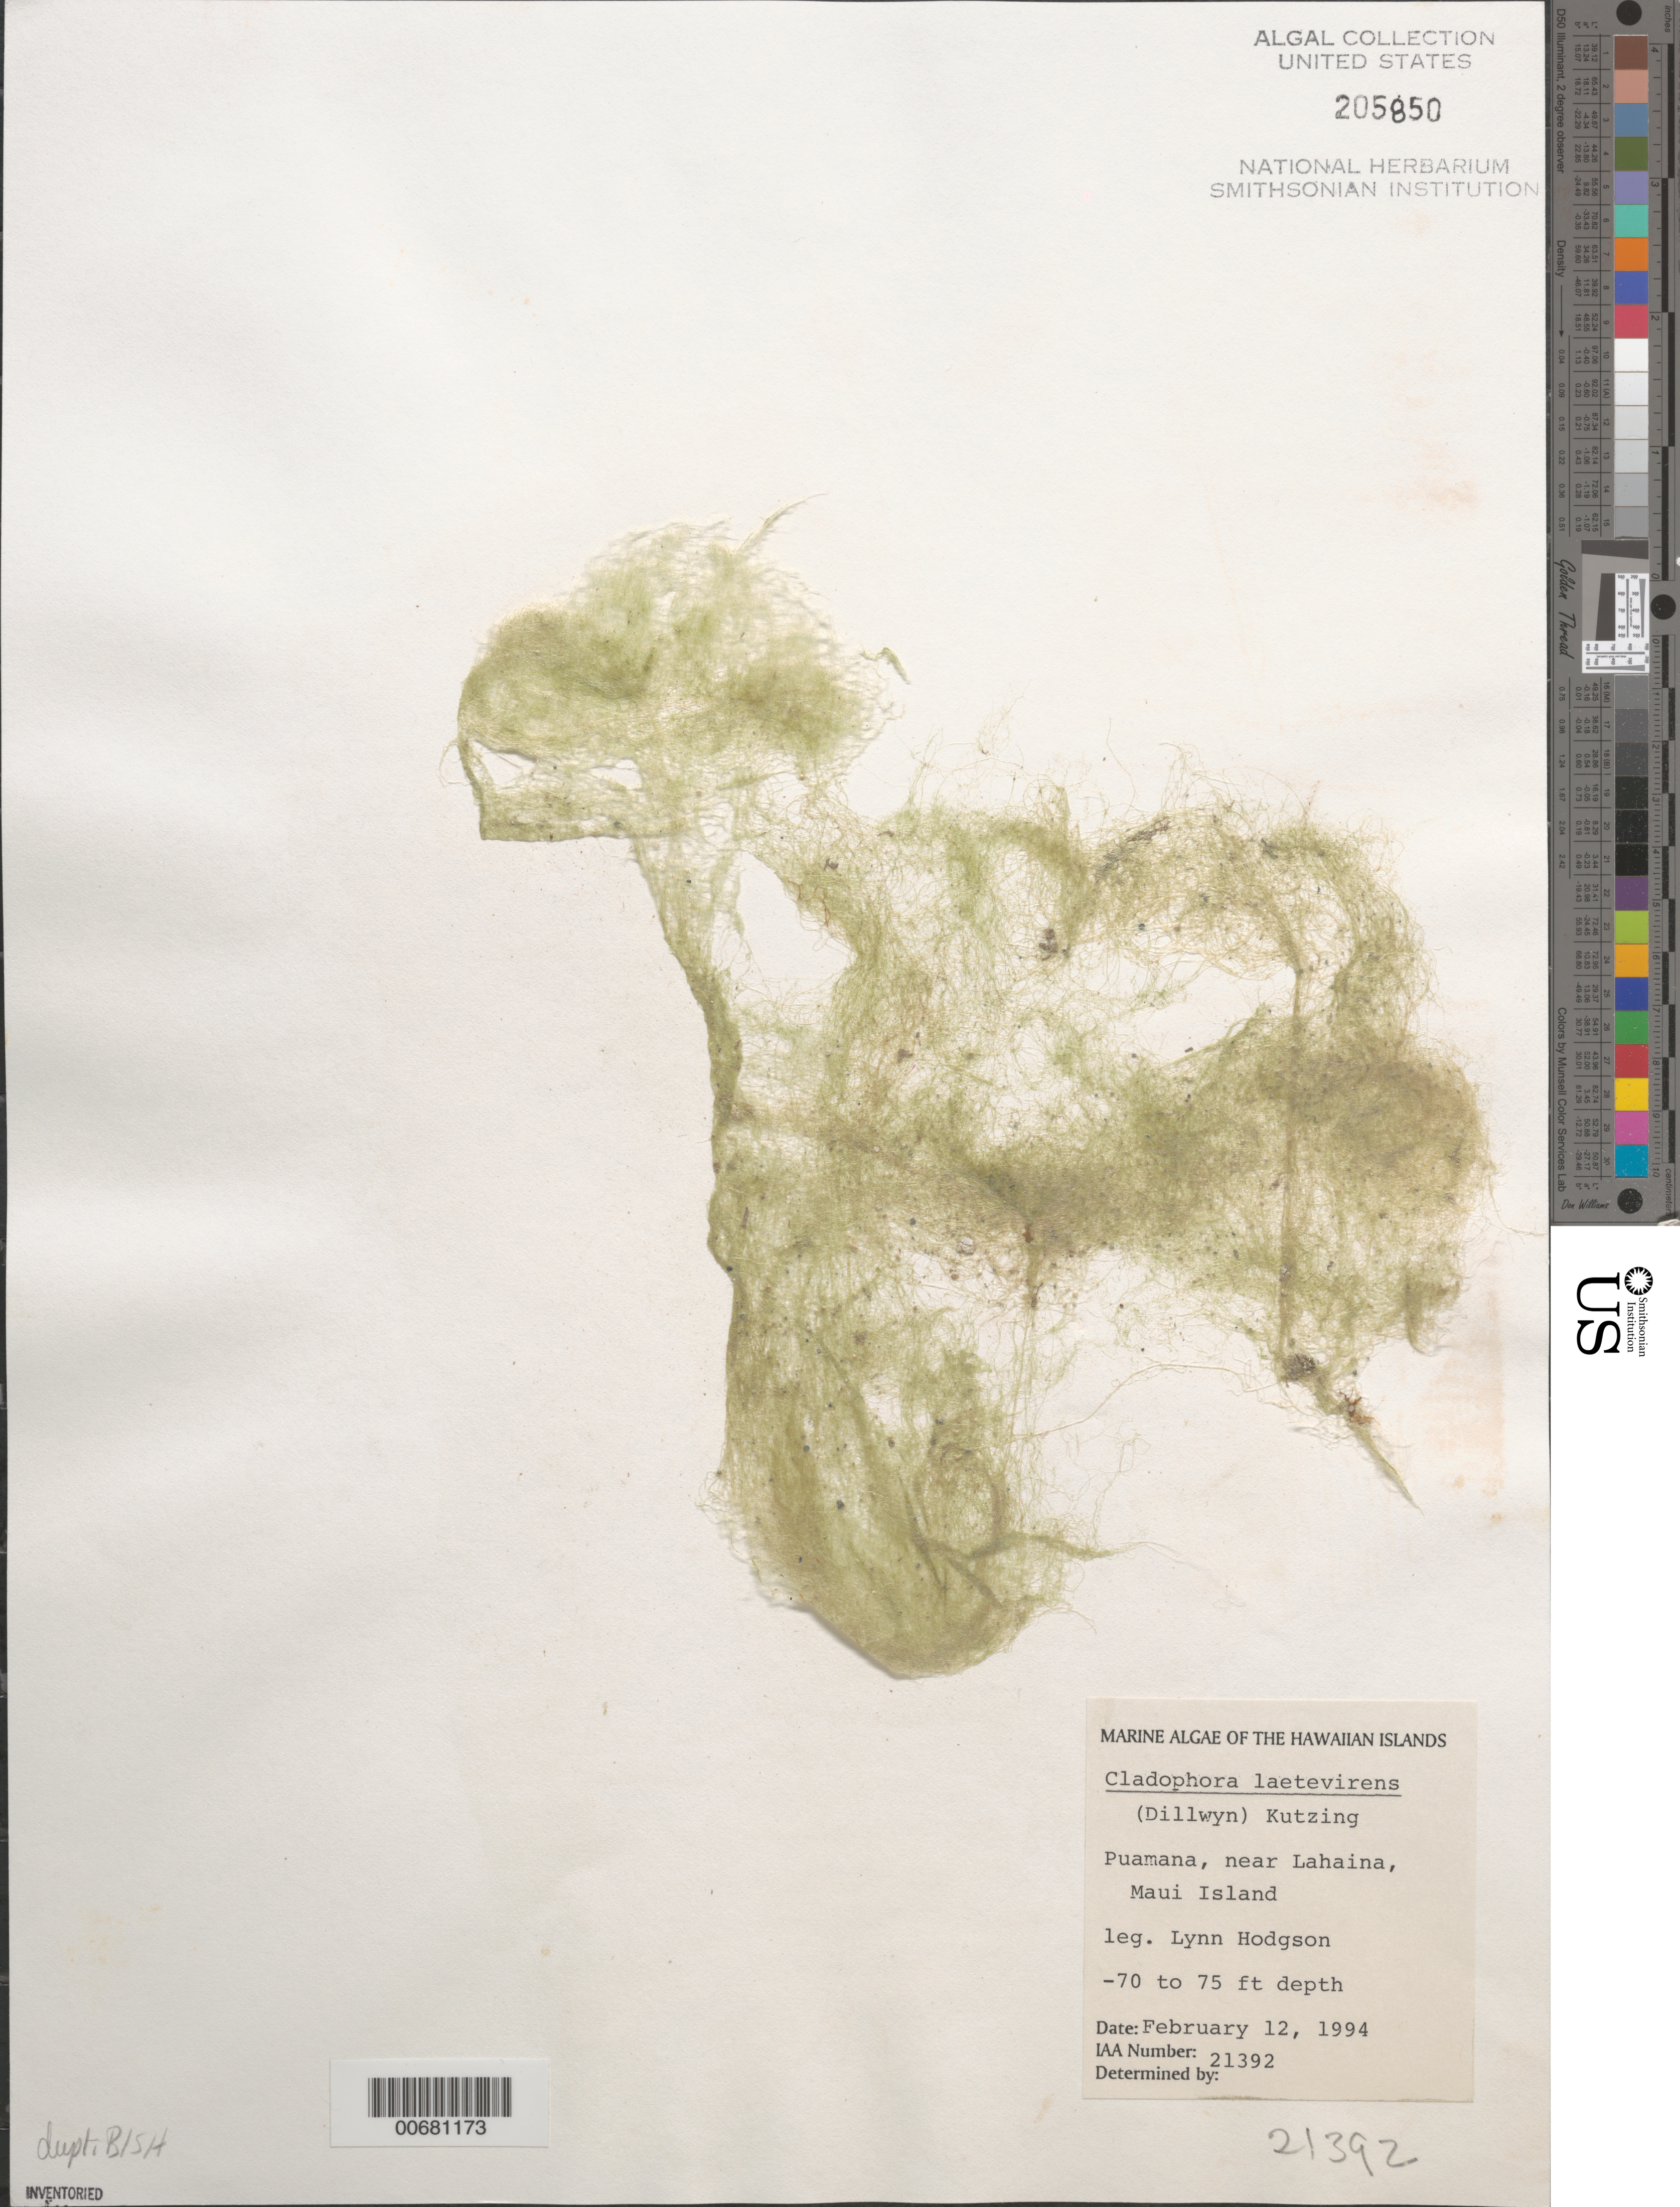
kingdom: Plantae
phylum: Chlorophyta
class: Ulvophyceae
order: Cladophorales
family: Cladophoraceae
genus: Cladophora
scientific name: Cladophora laetevirens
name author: (Dillwyn) Kütz.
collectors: L. M. Hodgson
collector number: IAA 21392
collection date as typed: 12 Feb 1994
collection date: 1994-02-12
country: United States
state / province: Hawaii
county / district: Maui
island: Maui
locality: Puamana, near Lahaina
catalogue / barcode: US 205850